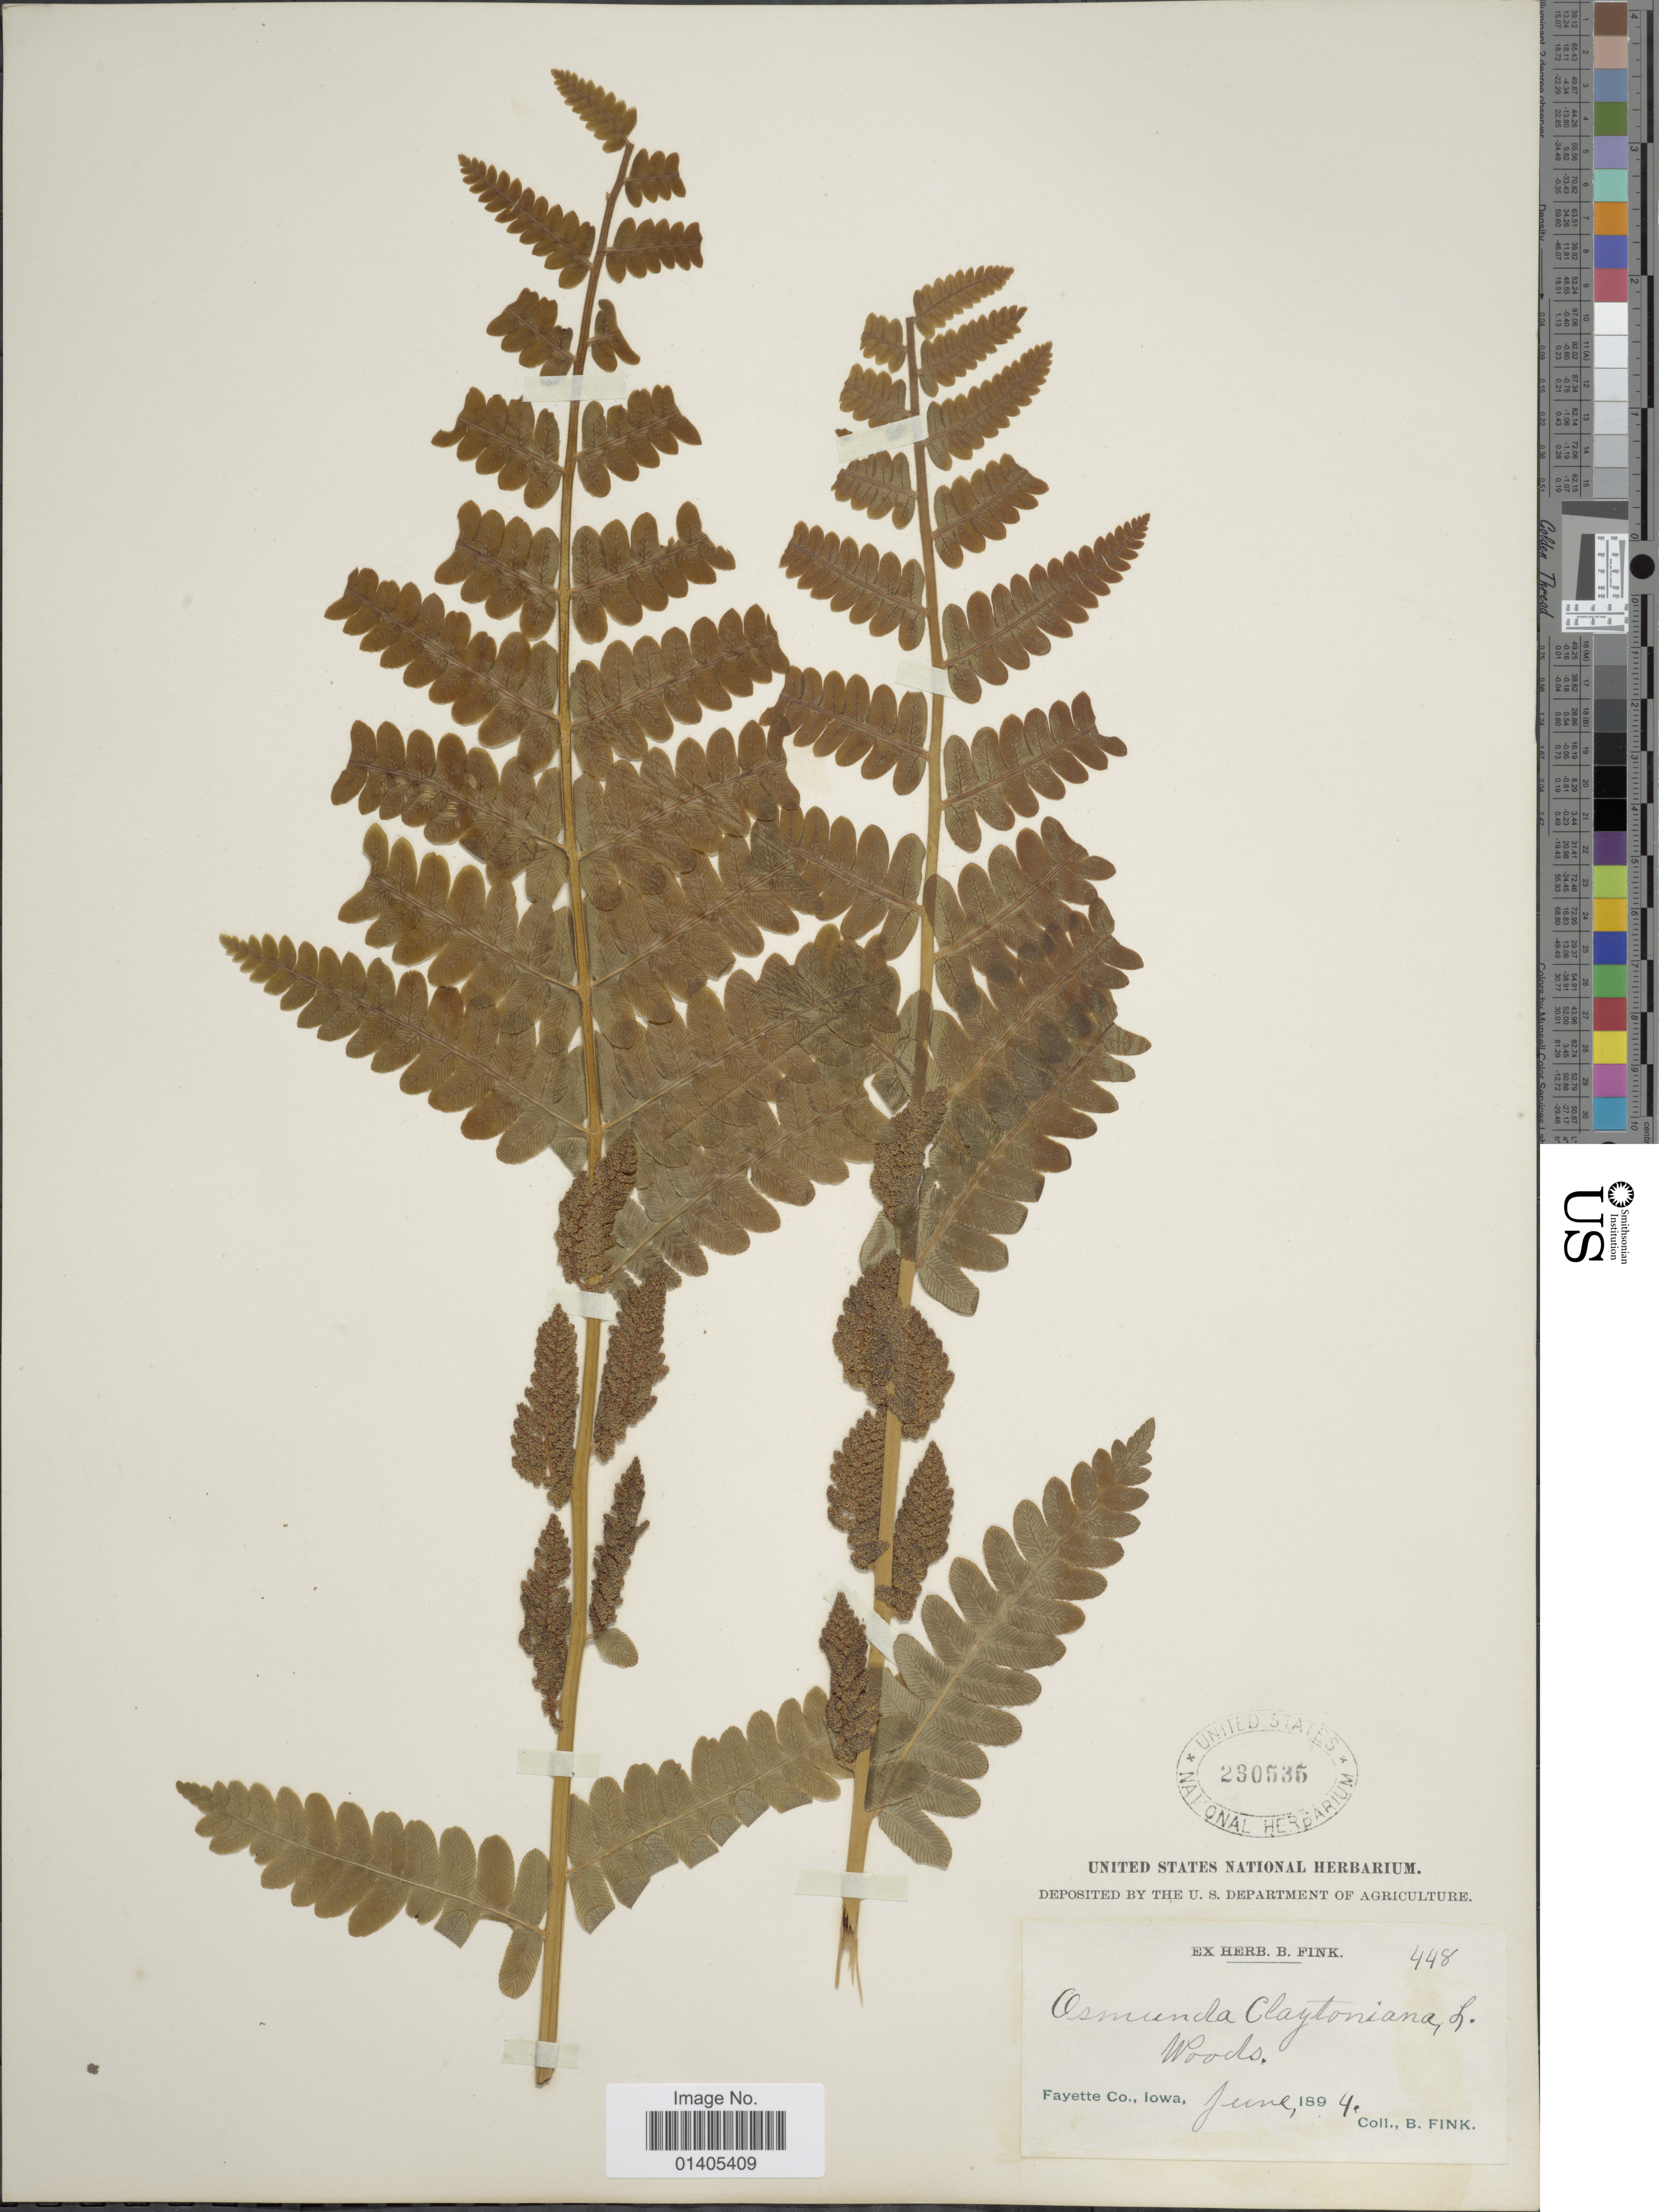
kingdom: Plantae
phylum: Tracheophyta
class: Polypodiopsida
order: Osmundales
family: Osmundaceae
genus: Osmunda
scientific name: Osmunda claytoniana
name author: (L.) Tagawa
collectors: B. Fink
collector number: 448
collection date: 1894-06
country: United States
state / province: Iowa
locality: Fayette Co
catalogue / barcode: US 230535